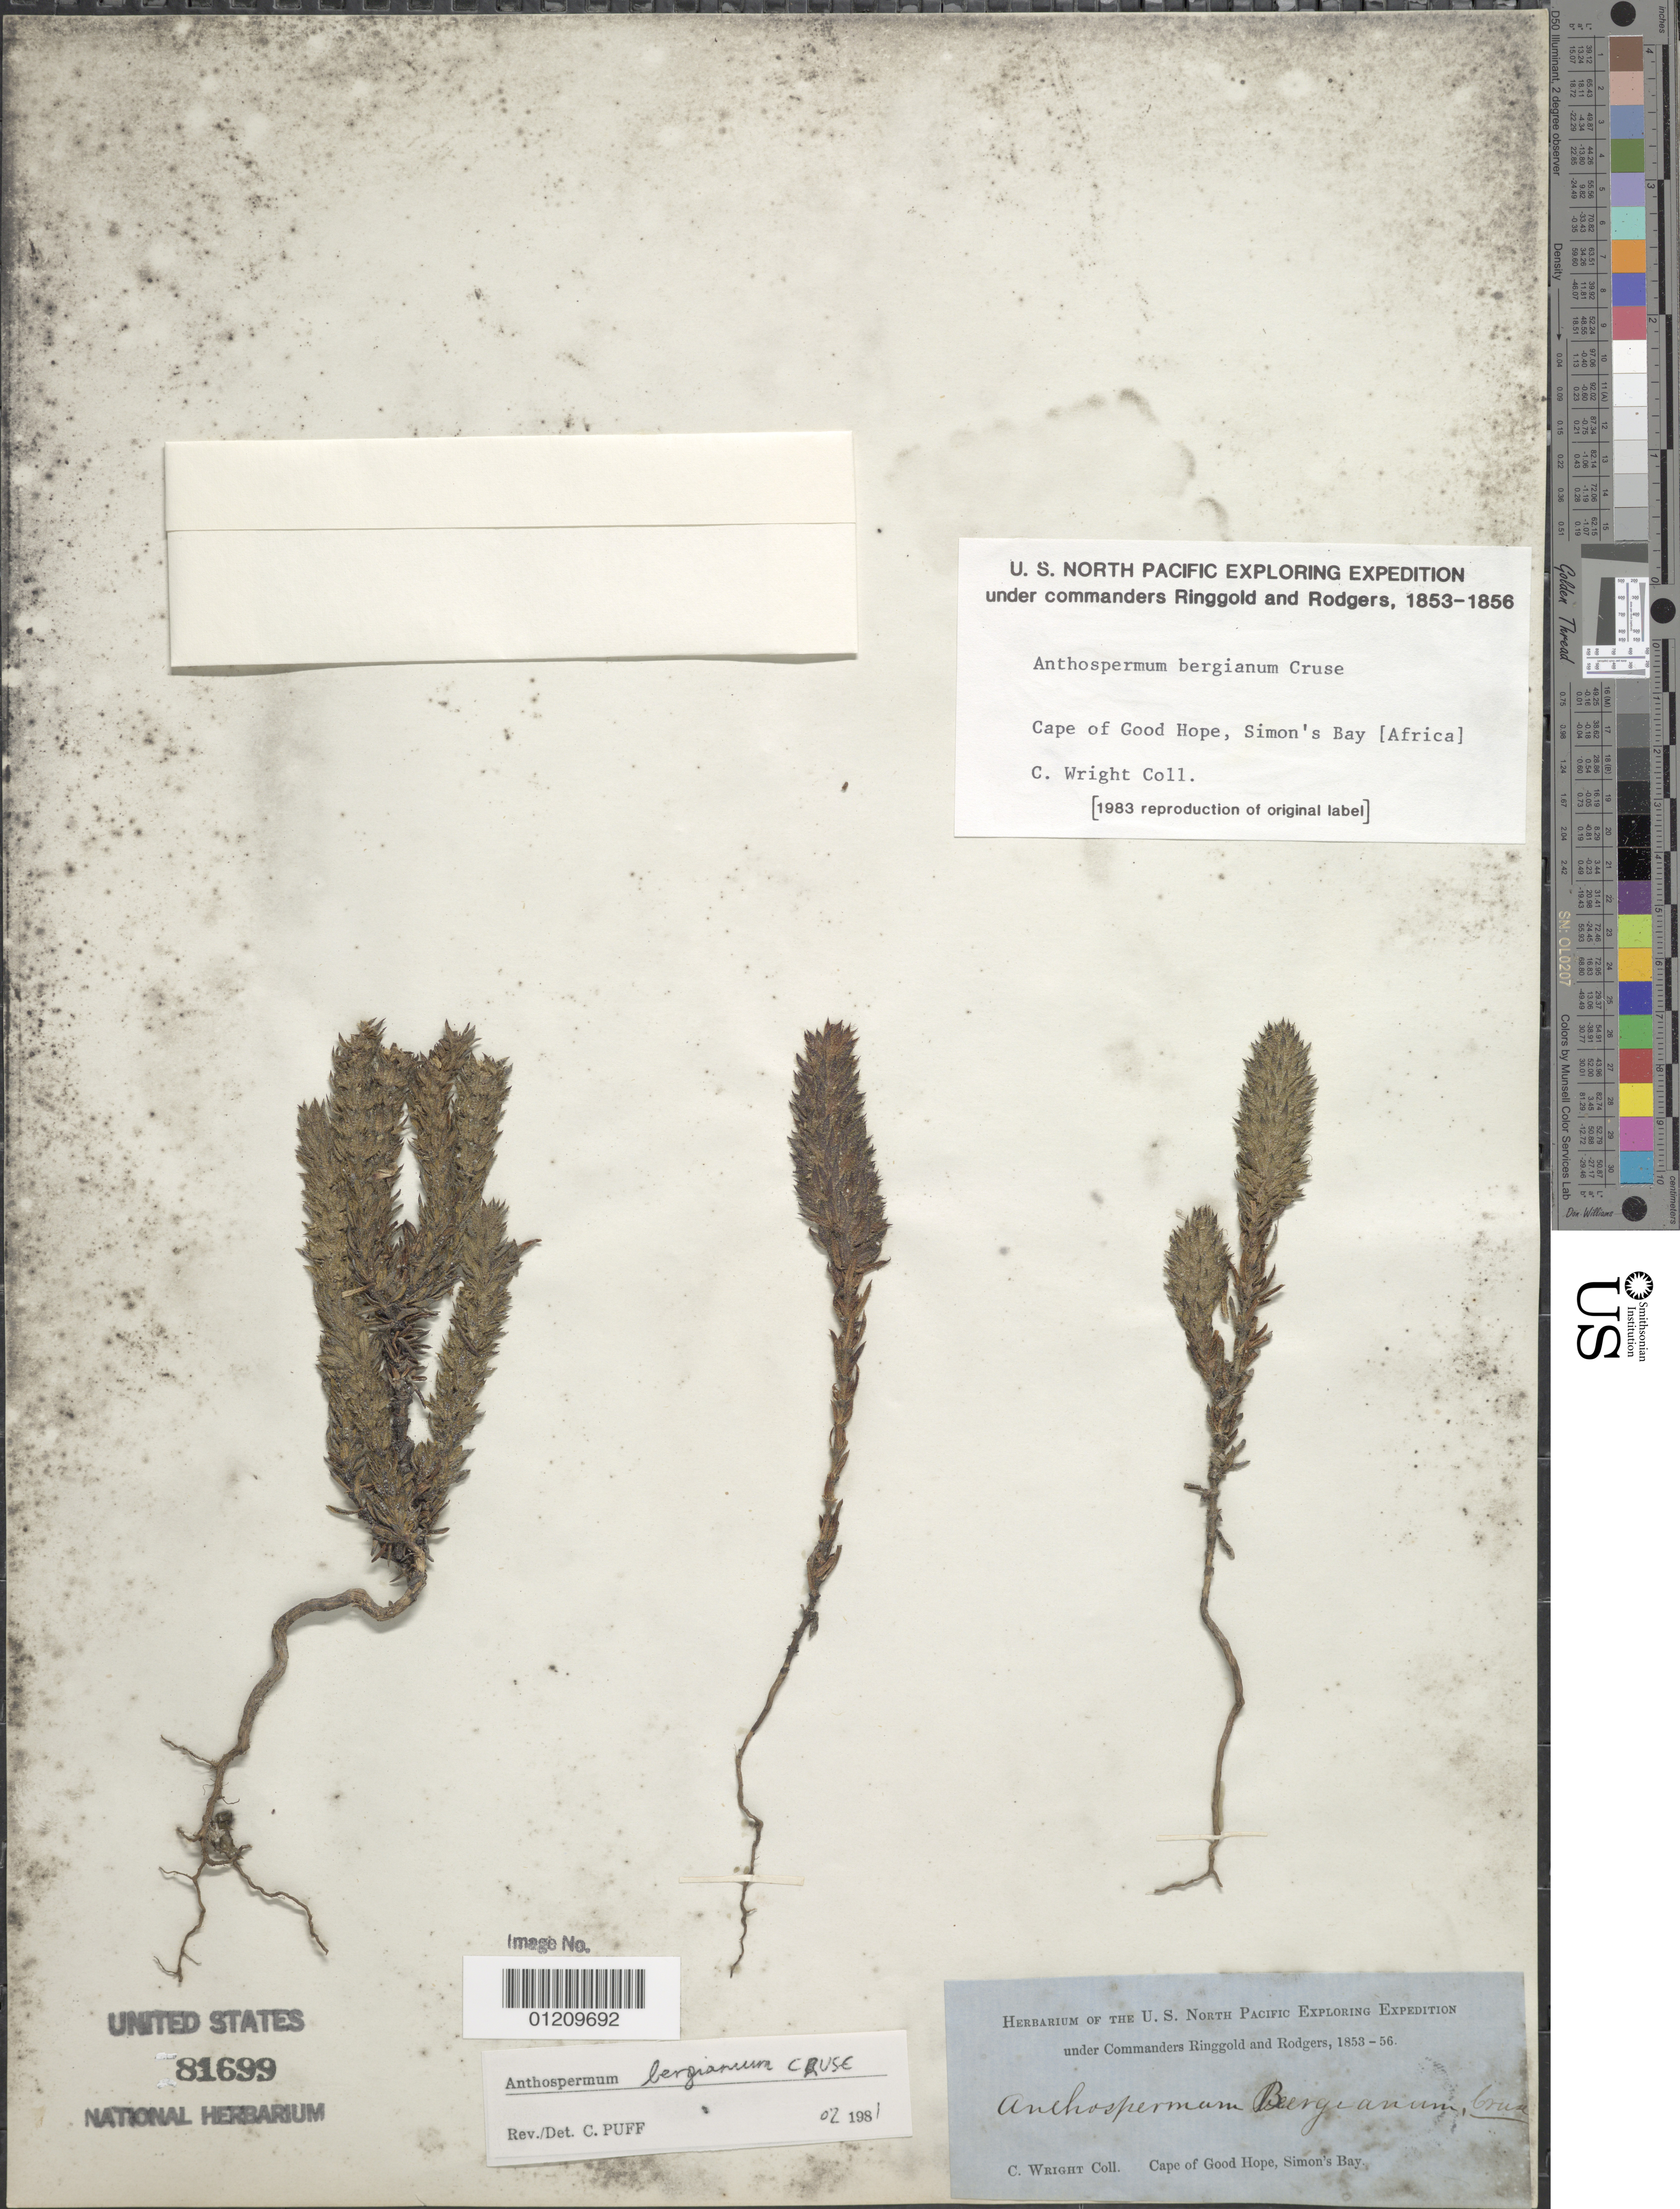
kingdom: Plantae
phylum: Tracheophyta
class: Magnoliopsida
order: Gentianales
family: Rubiaceae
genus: Anthospermum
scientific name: Anthospermum bergianum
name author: Cruse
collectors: C. Wright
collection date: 1853/1856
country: South Africa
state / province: Western Cape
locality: Cape of Good Hope, Simon's Bay.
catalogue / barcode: US 81699